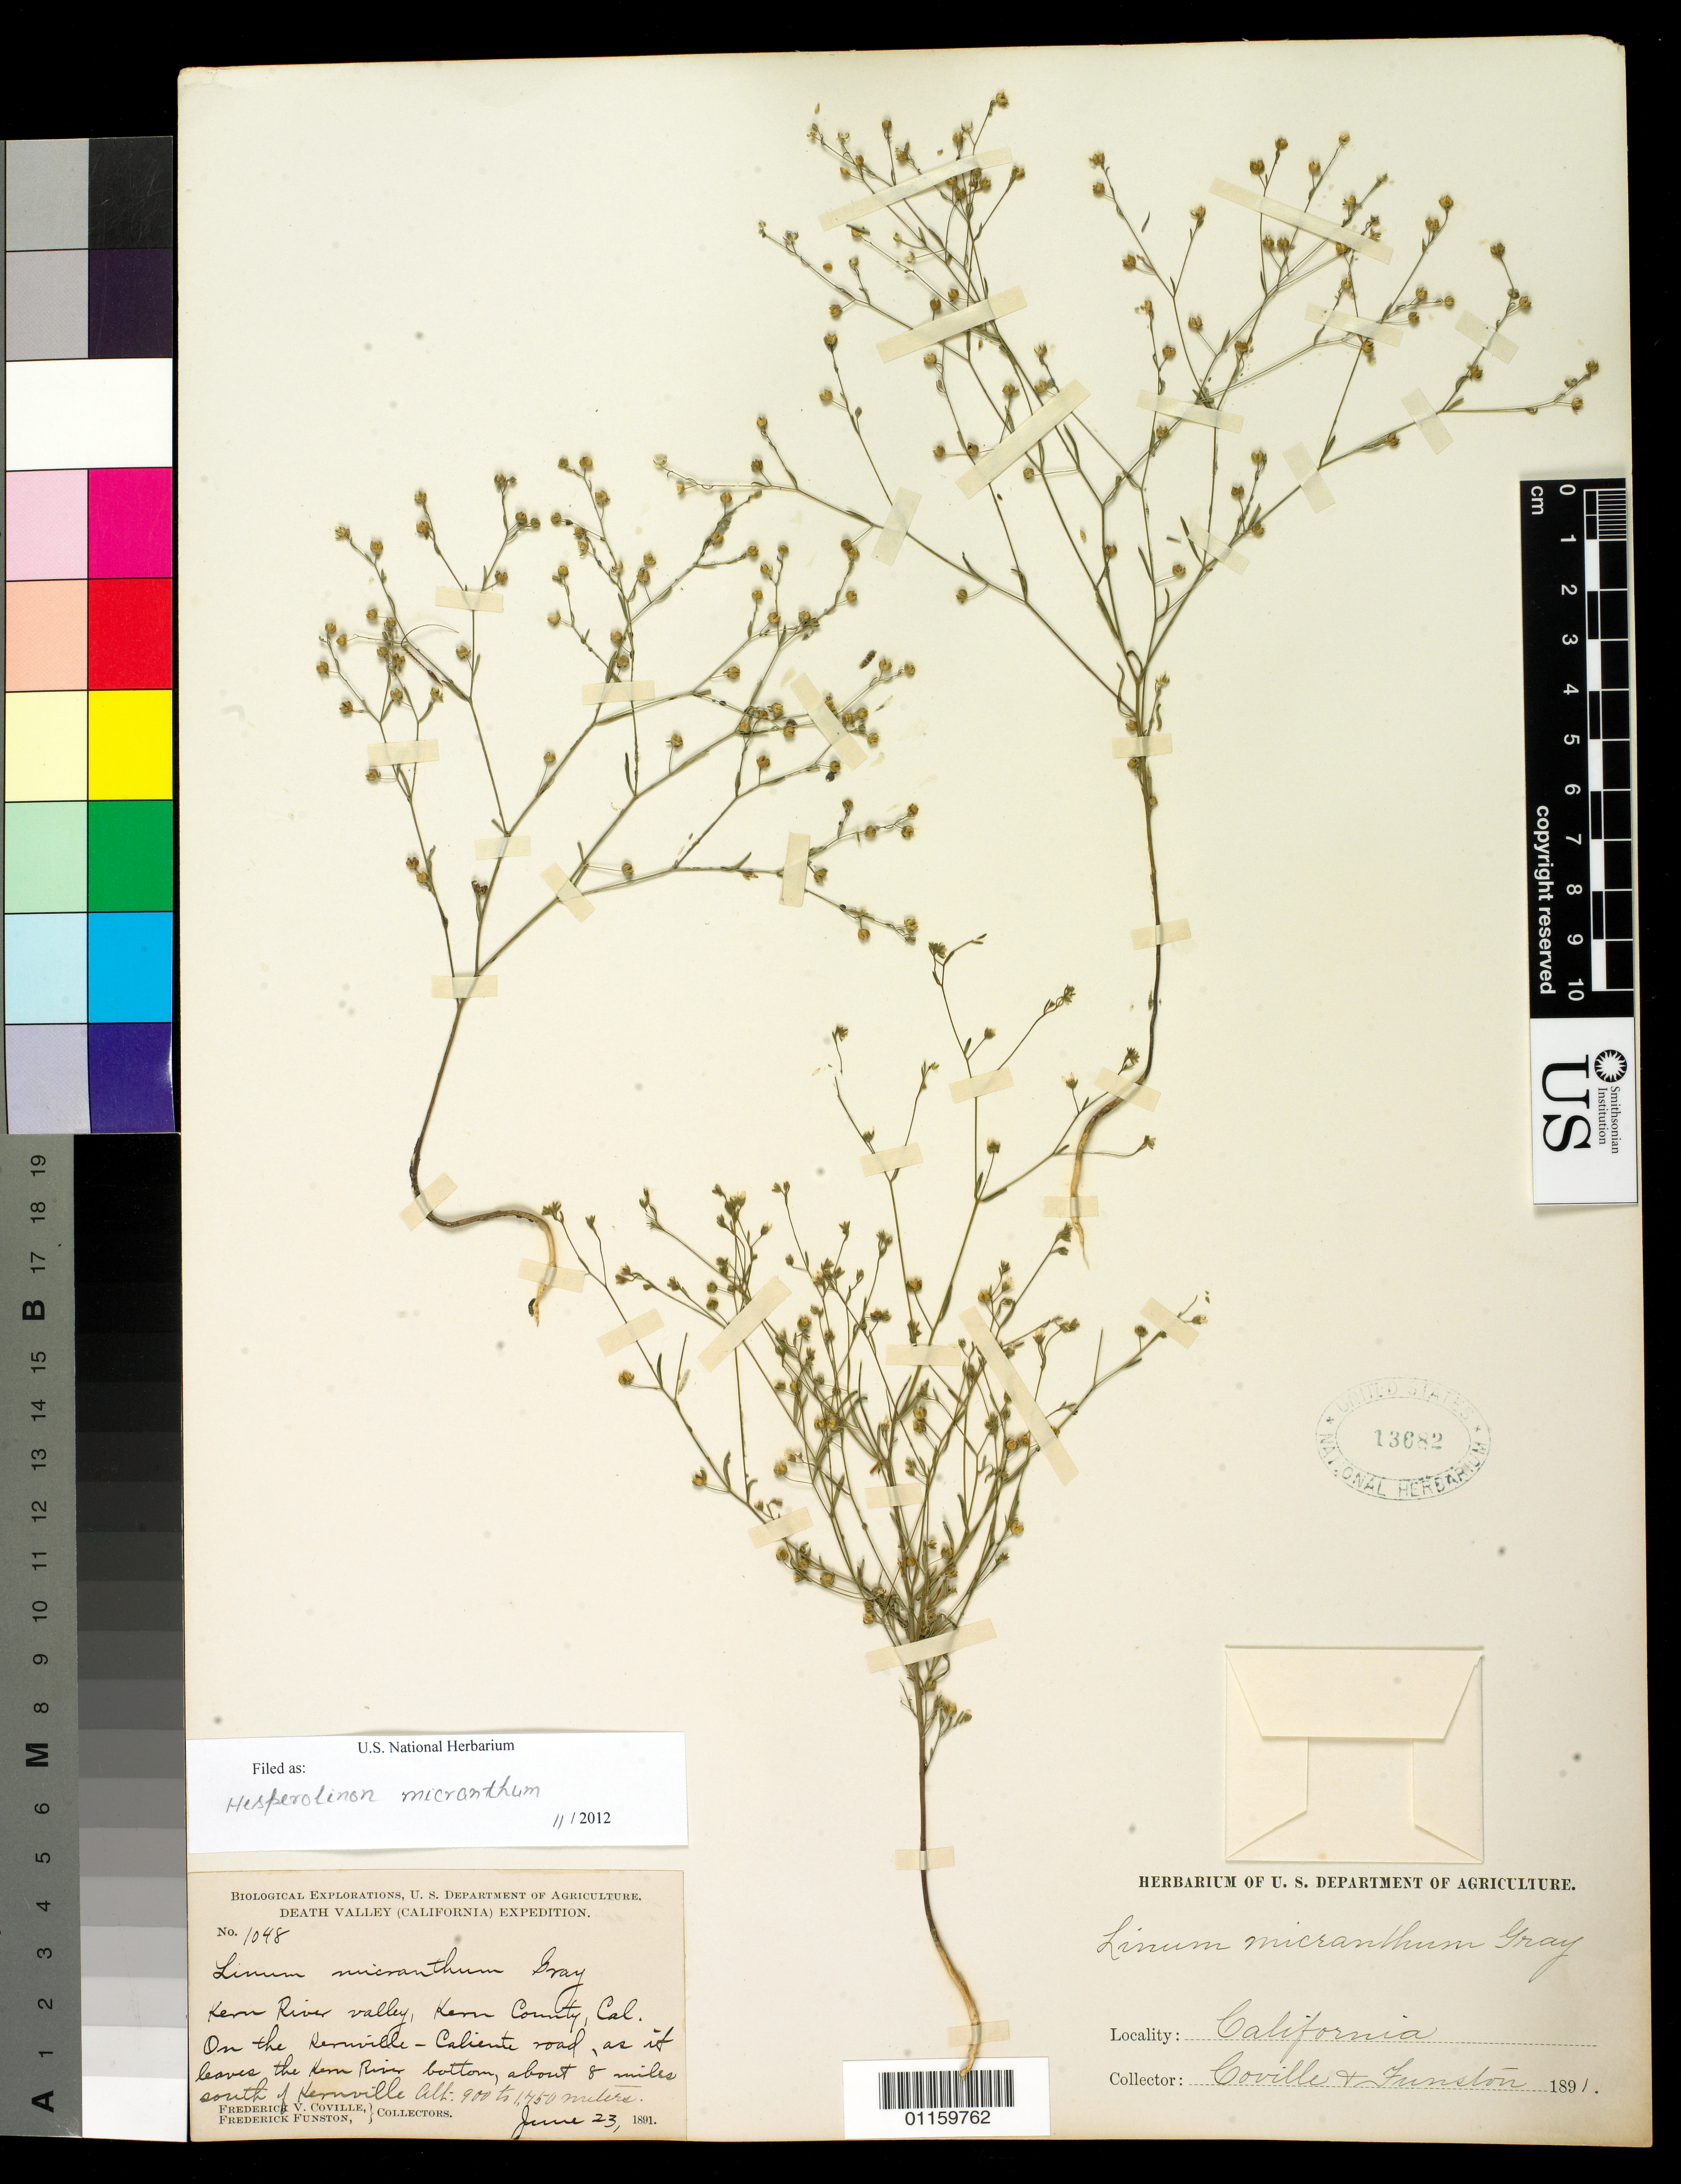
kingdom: Plantae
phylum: Tracheophyta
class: Magnoliopsida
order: Malpighiales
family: Linaceae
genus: Hesperolinon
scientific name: Hesperolinon micranthum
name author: (A. Gray) Small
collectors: F. V. Coville & F. Funston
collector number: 1048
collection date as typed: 23 Jun 1891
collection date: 1891-06-23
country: United States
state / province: California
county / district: Kern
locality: Kern River Valley, on the Kernville-Caliente road.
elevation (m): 900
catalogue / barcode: US 13682